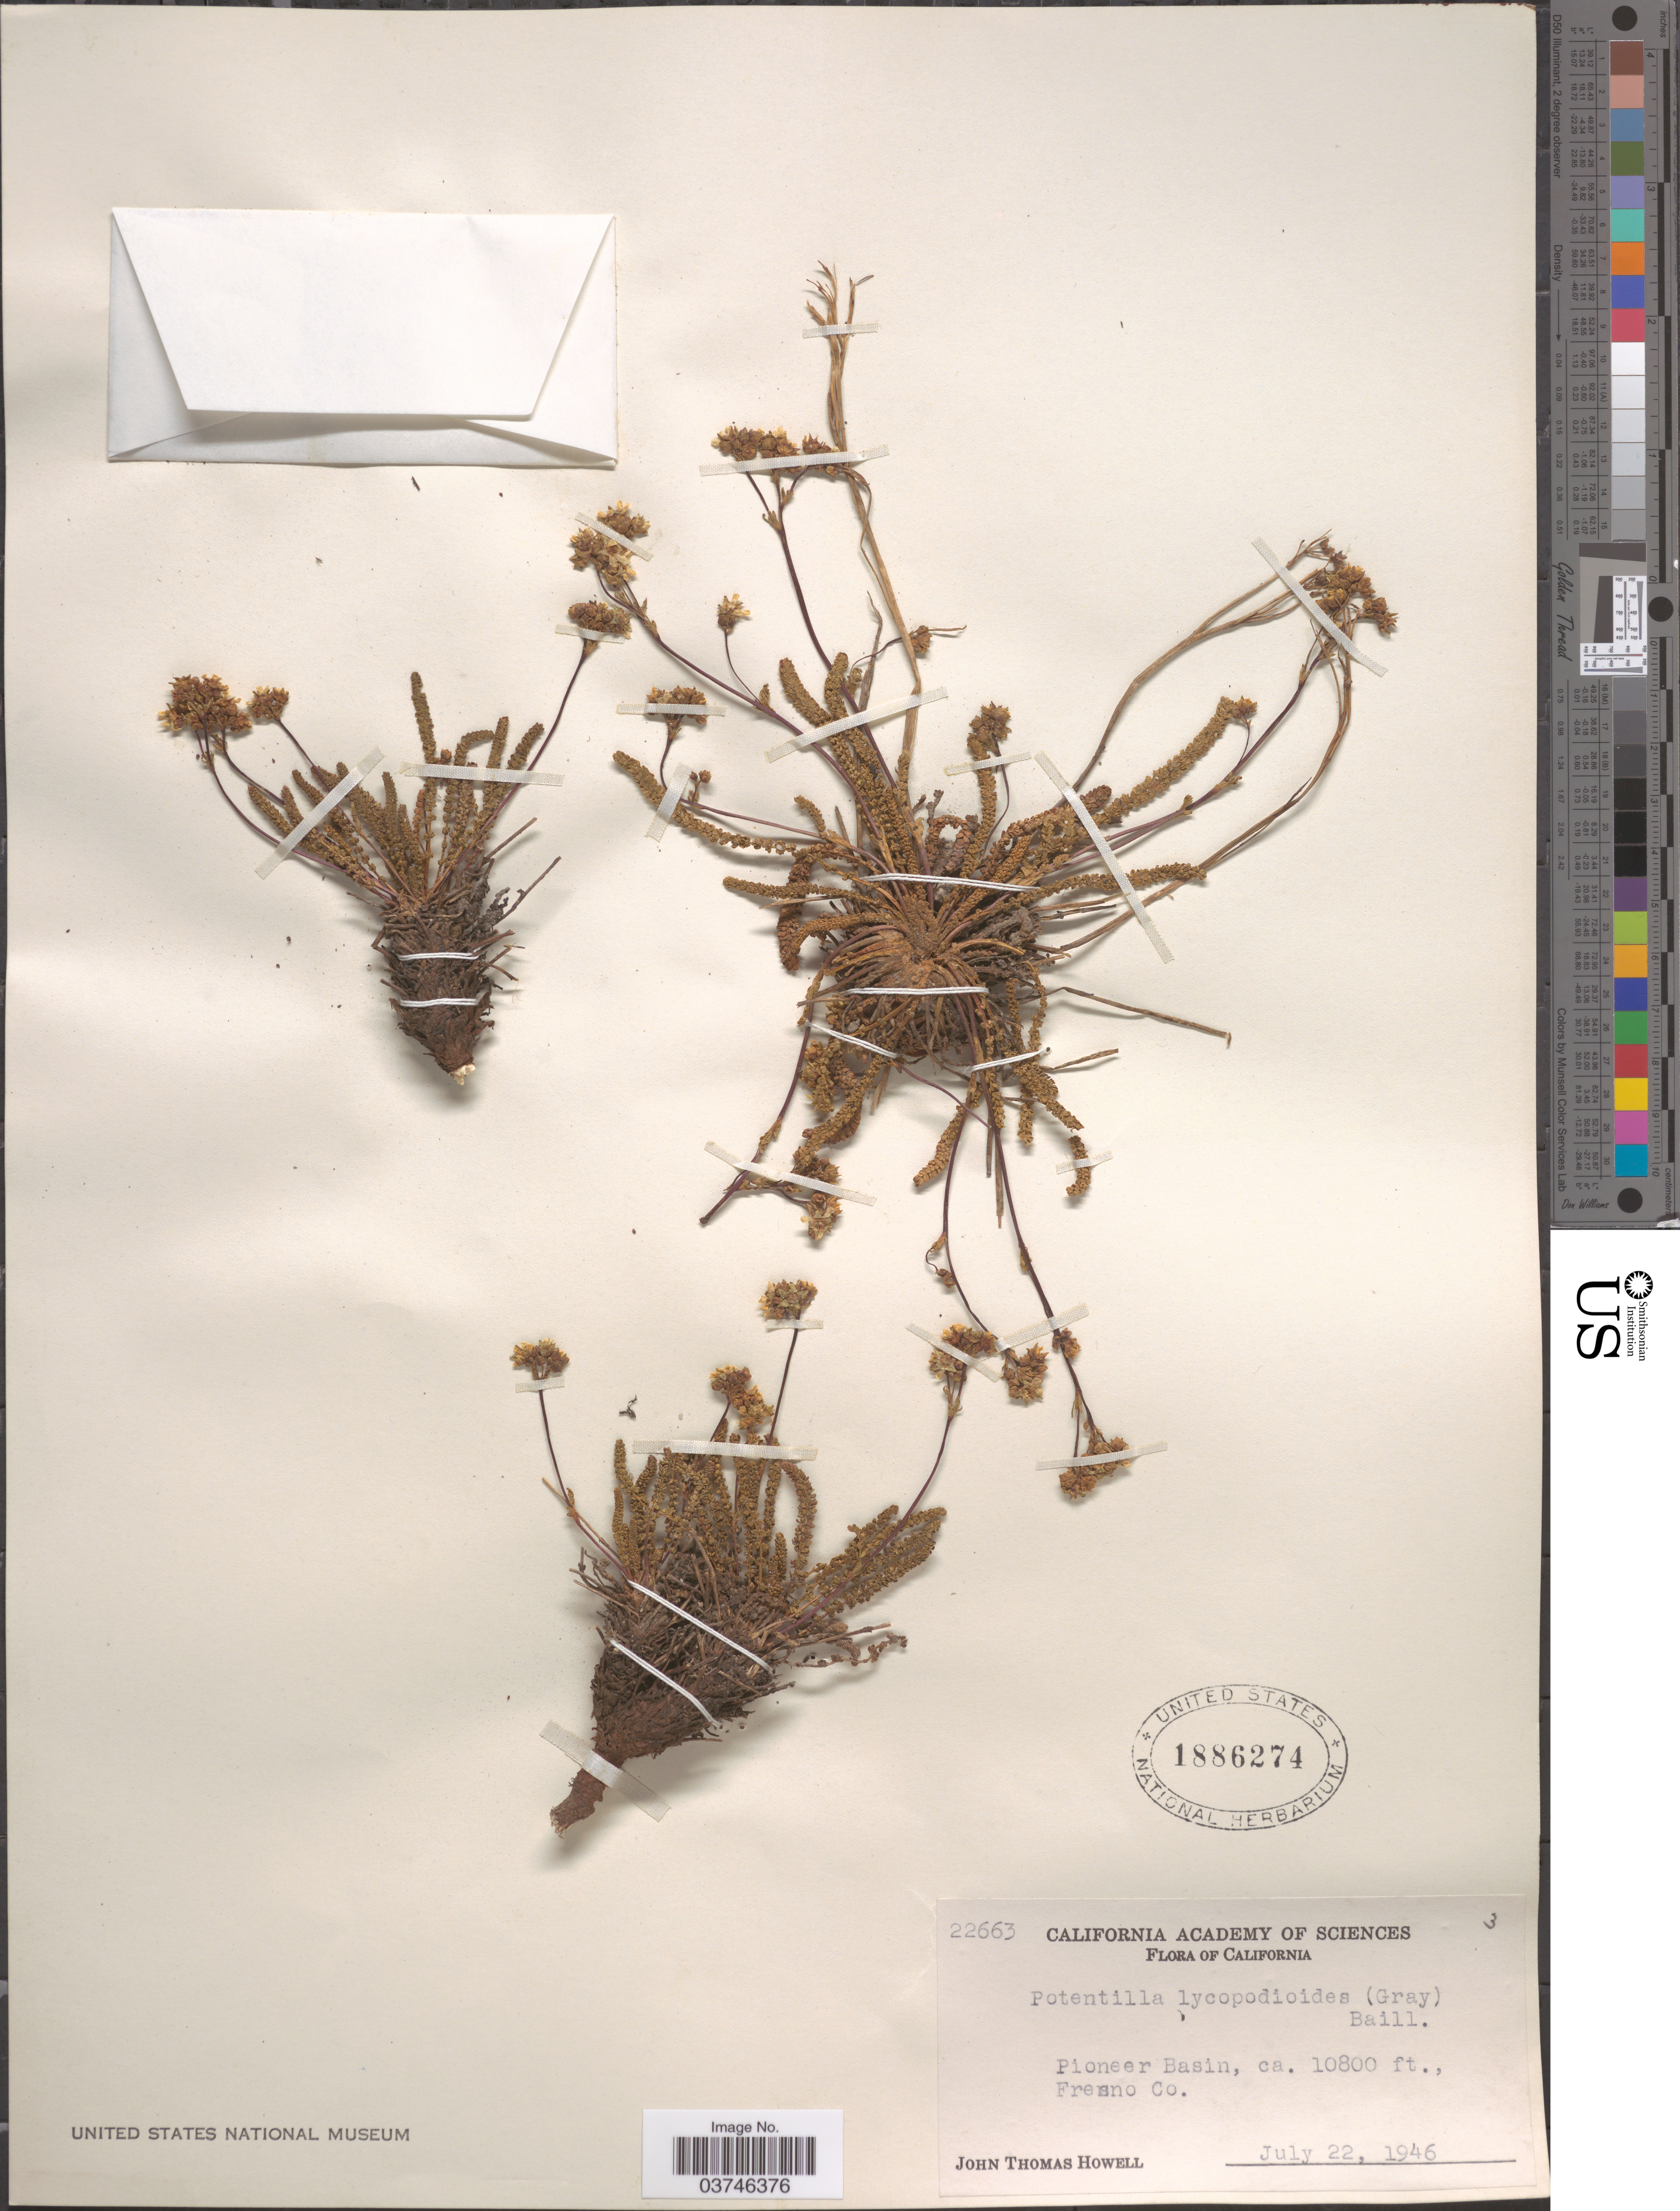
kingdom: Plantae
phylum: Tracheophyta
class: Magnoliopsida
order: Rosales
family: Rosaceae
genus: Potentilla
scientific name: Potentilla lycopodioides var. lycopodioides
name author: (A. Gray) Baill. ex J.T. Howell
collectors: J. T. Howell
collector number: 22663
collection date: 1946-07-22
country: United States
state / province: California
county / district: Fresno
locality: Pioneer Basin, Fresno Co.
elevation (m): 3292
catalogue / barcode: US 1886274